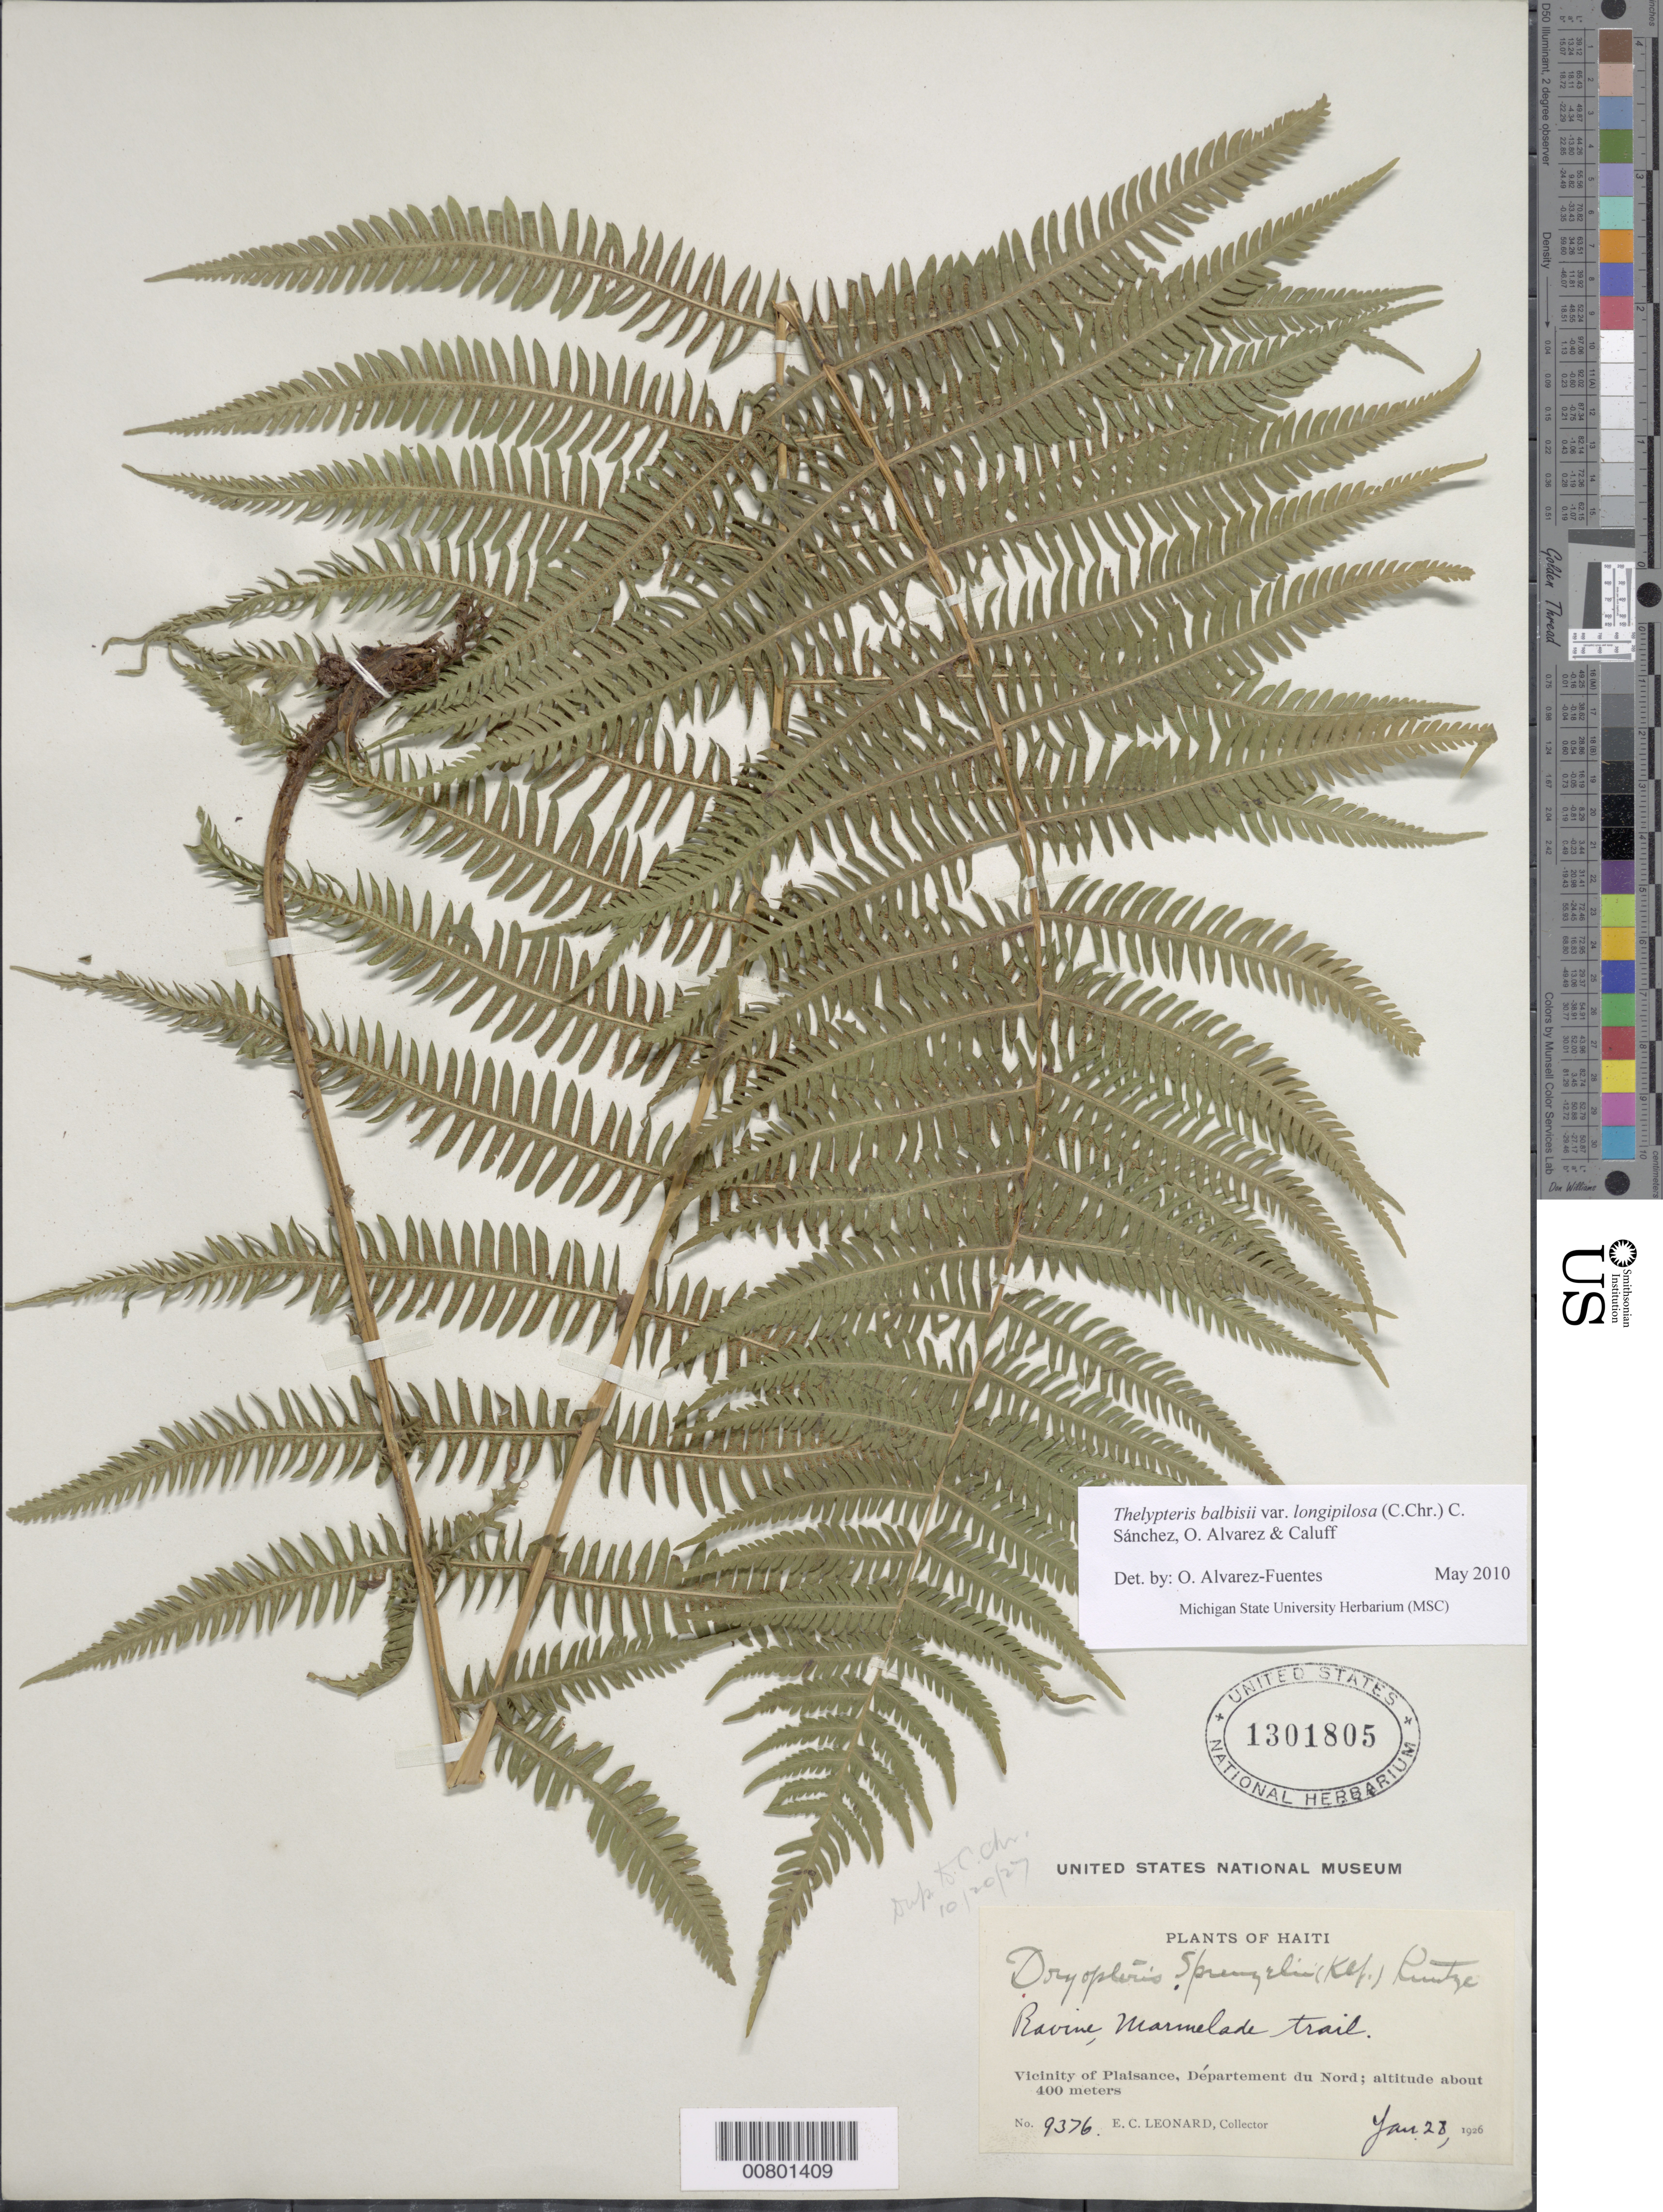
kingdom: Plantae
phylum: Tracheophyta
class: Polypodiopsida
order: Polypodiales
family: Thelypteridaceae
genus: Amauropelta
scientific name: Amauropelta balbisii (Spreng.) comb. nov., ined. 2015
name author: (Spreng.)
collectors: E. C. Leonard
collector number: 9376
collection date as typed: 28 Jan 1926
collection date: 1926-01-28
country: Haiti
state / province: Nord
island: Hispaniola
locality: Plaisance vicinity, Marmelade Trail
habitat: Ravine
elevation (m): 400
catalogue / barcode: US 1301805